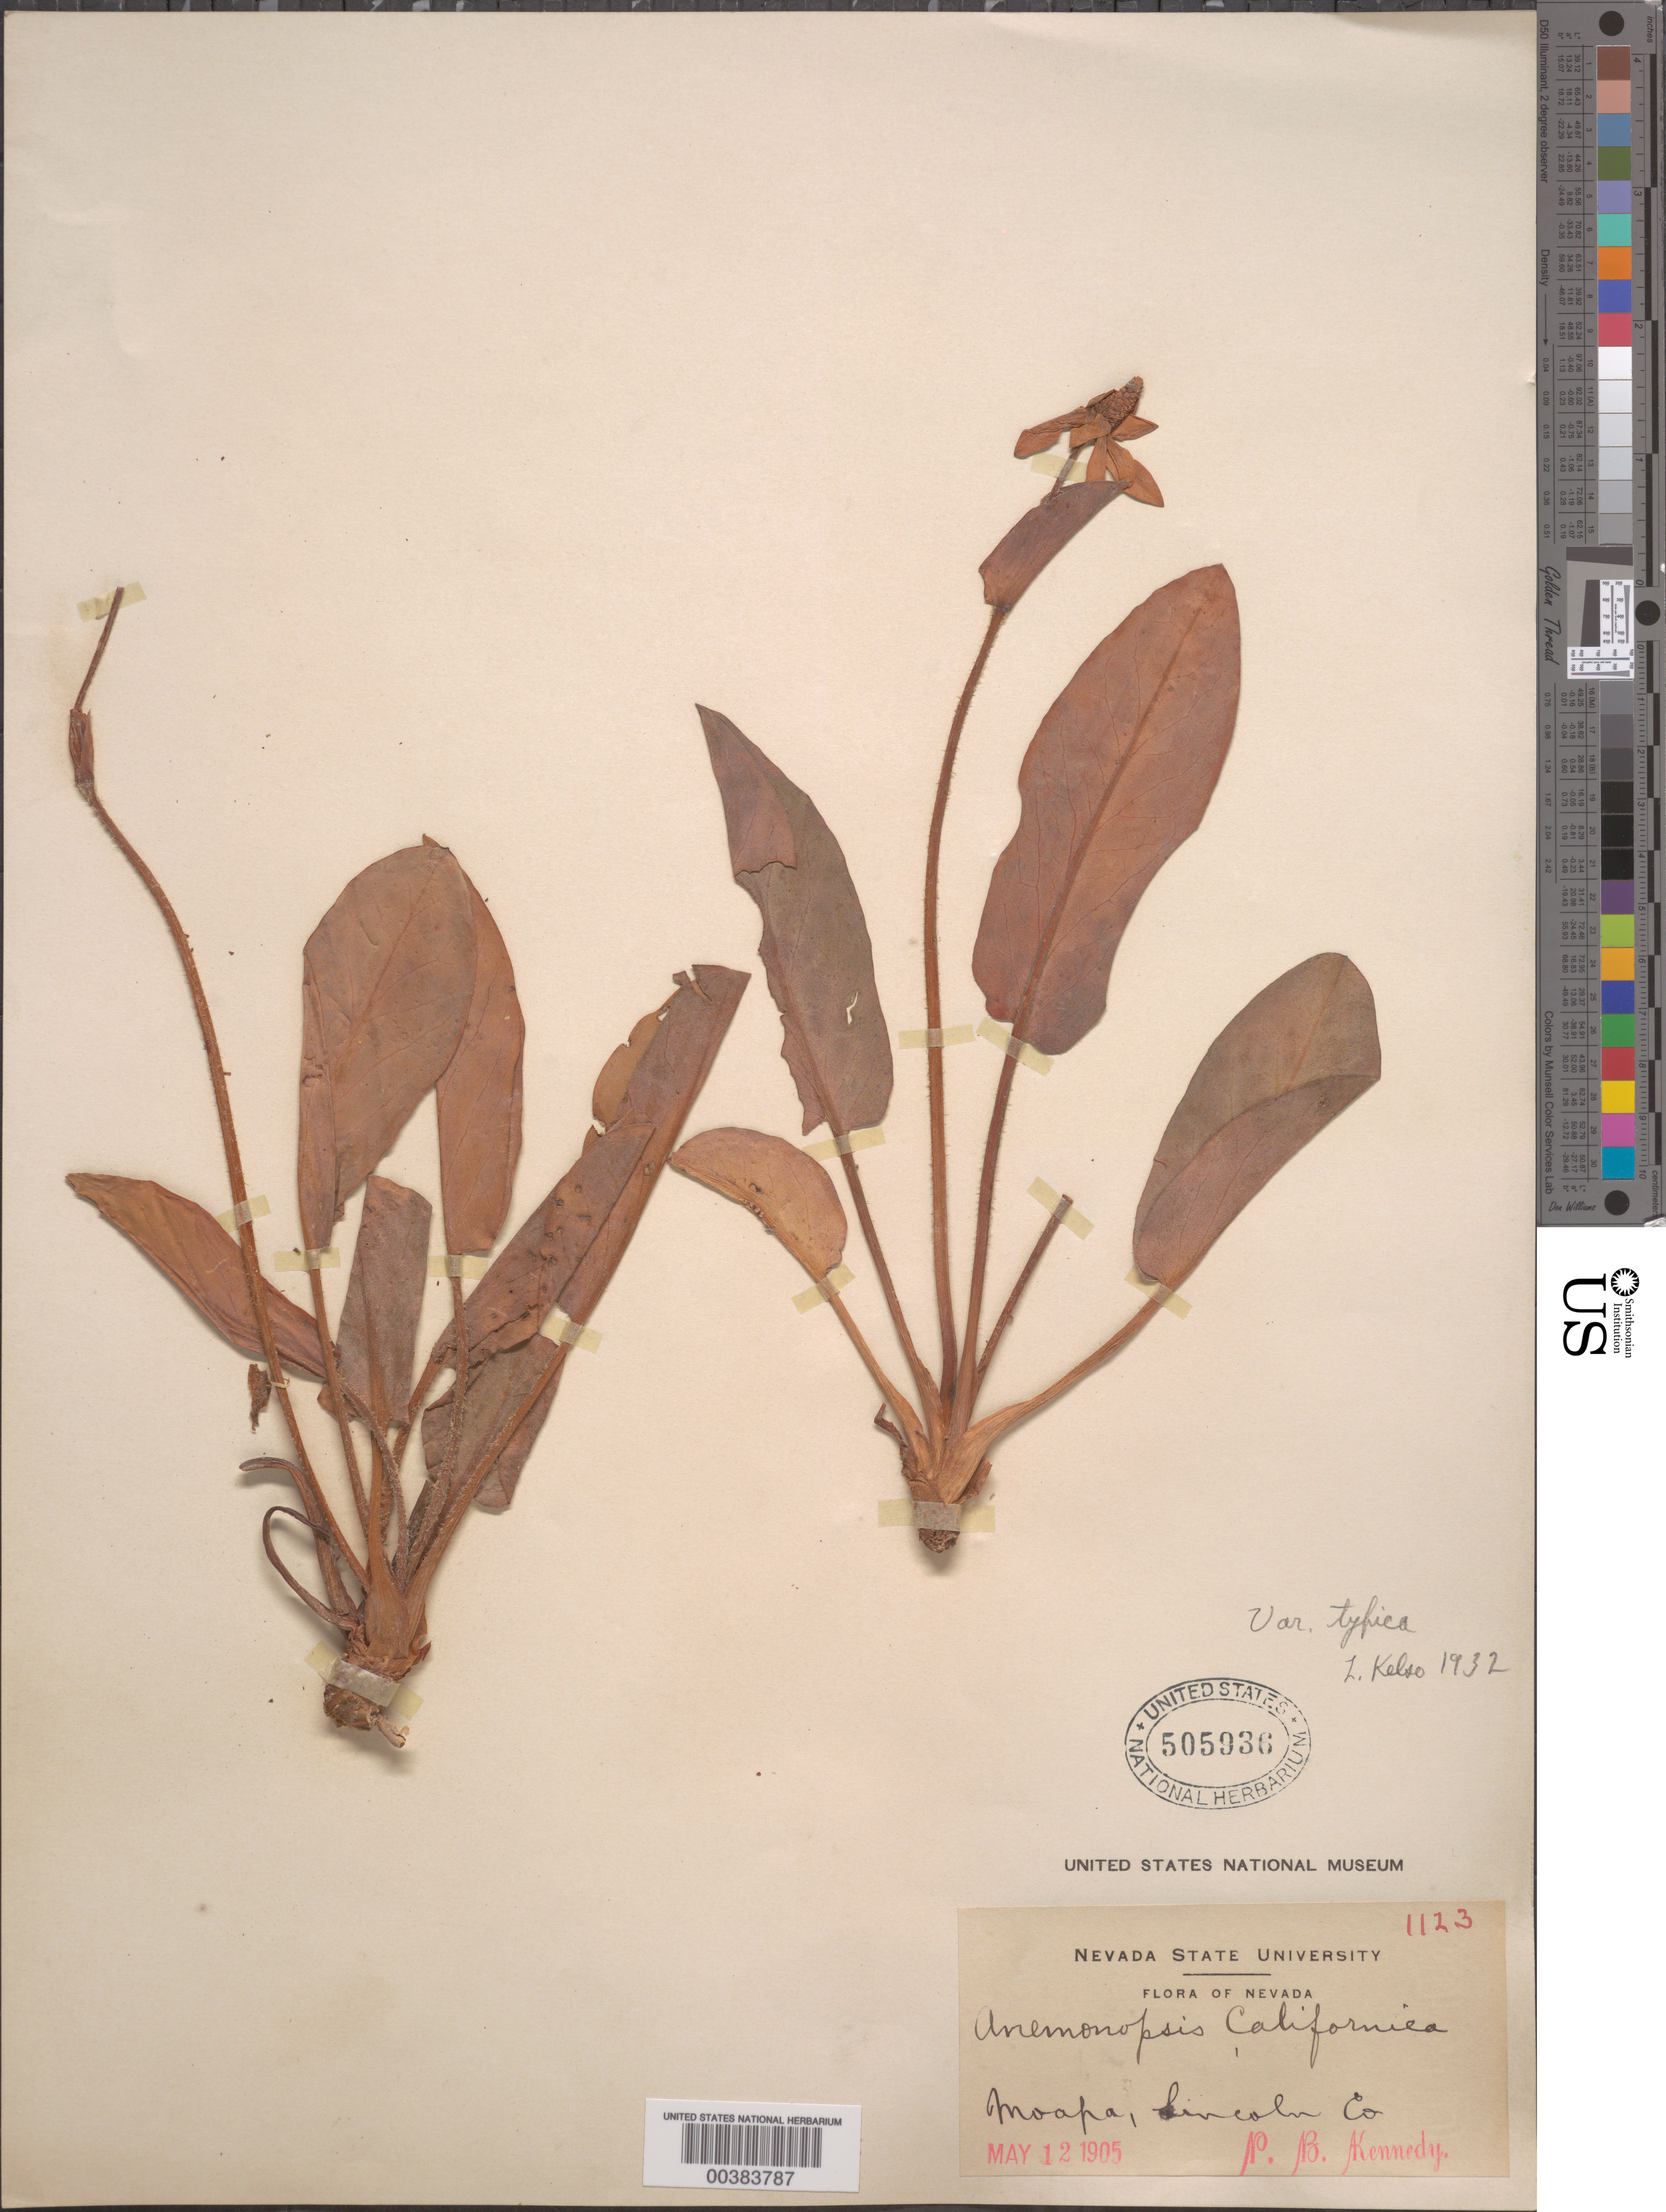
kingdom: Plantae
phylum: Tracheophyta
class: Magnoliopsida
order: Piperales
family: Saururaceae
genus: Anemopsis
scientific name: Anemopsis californica var. typica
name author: Kelso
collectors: P. B. Kennedy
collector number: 1123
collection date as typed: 12 May 1905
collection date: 1905-05-12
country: United States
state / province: Nevada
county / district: Lincoln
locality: Moapa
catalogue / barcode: US 505936